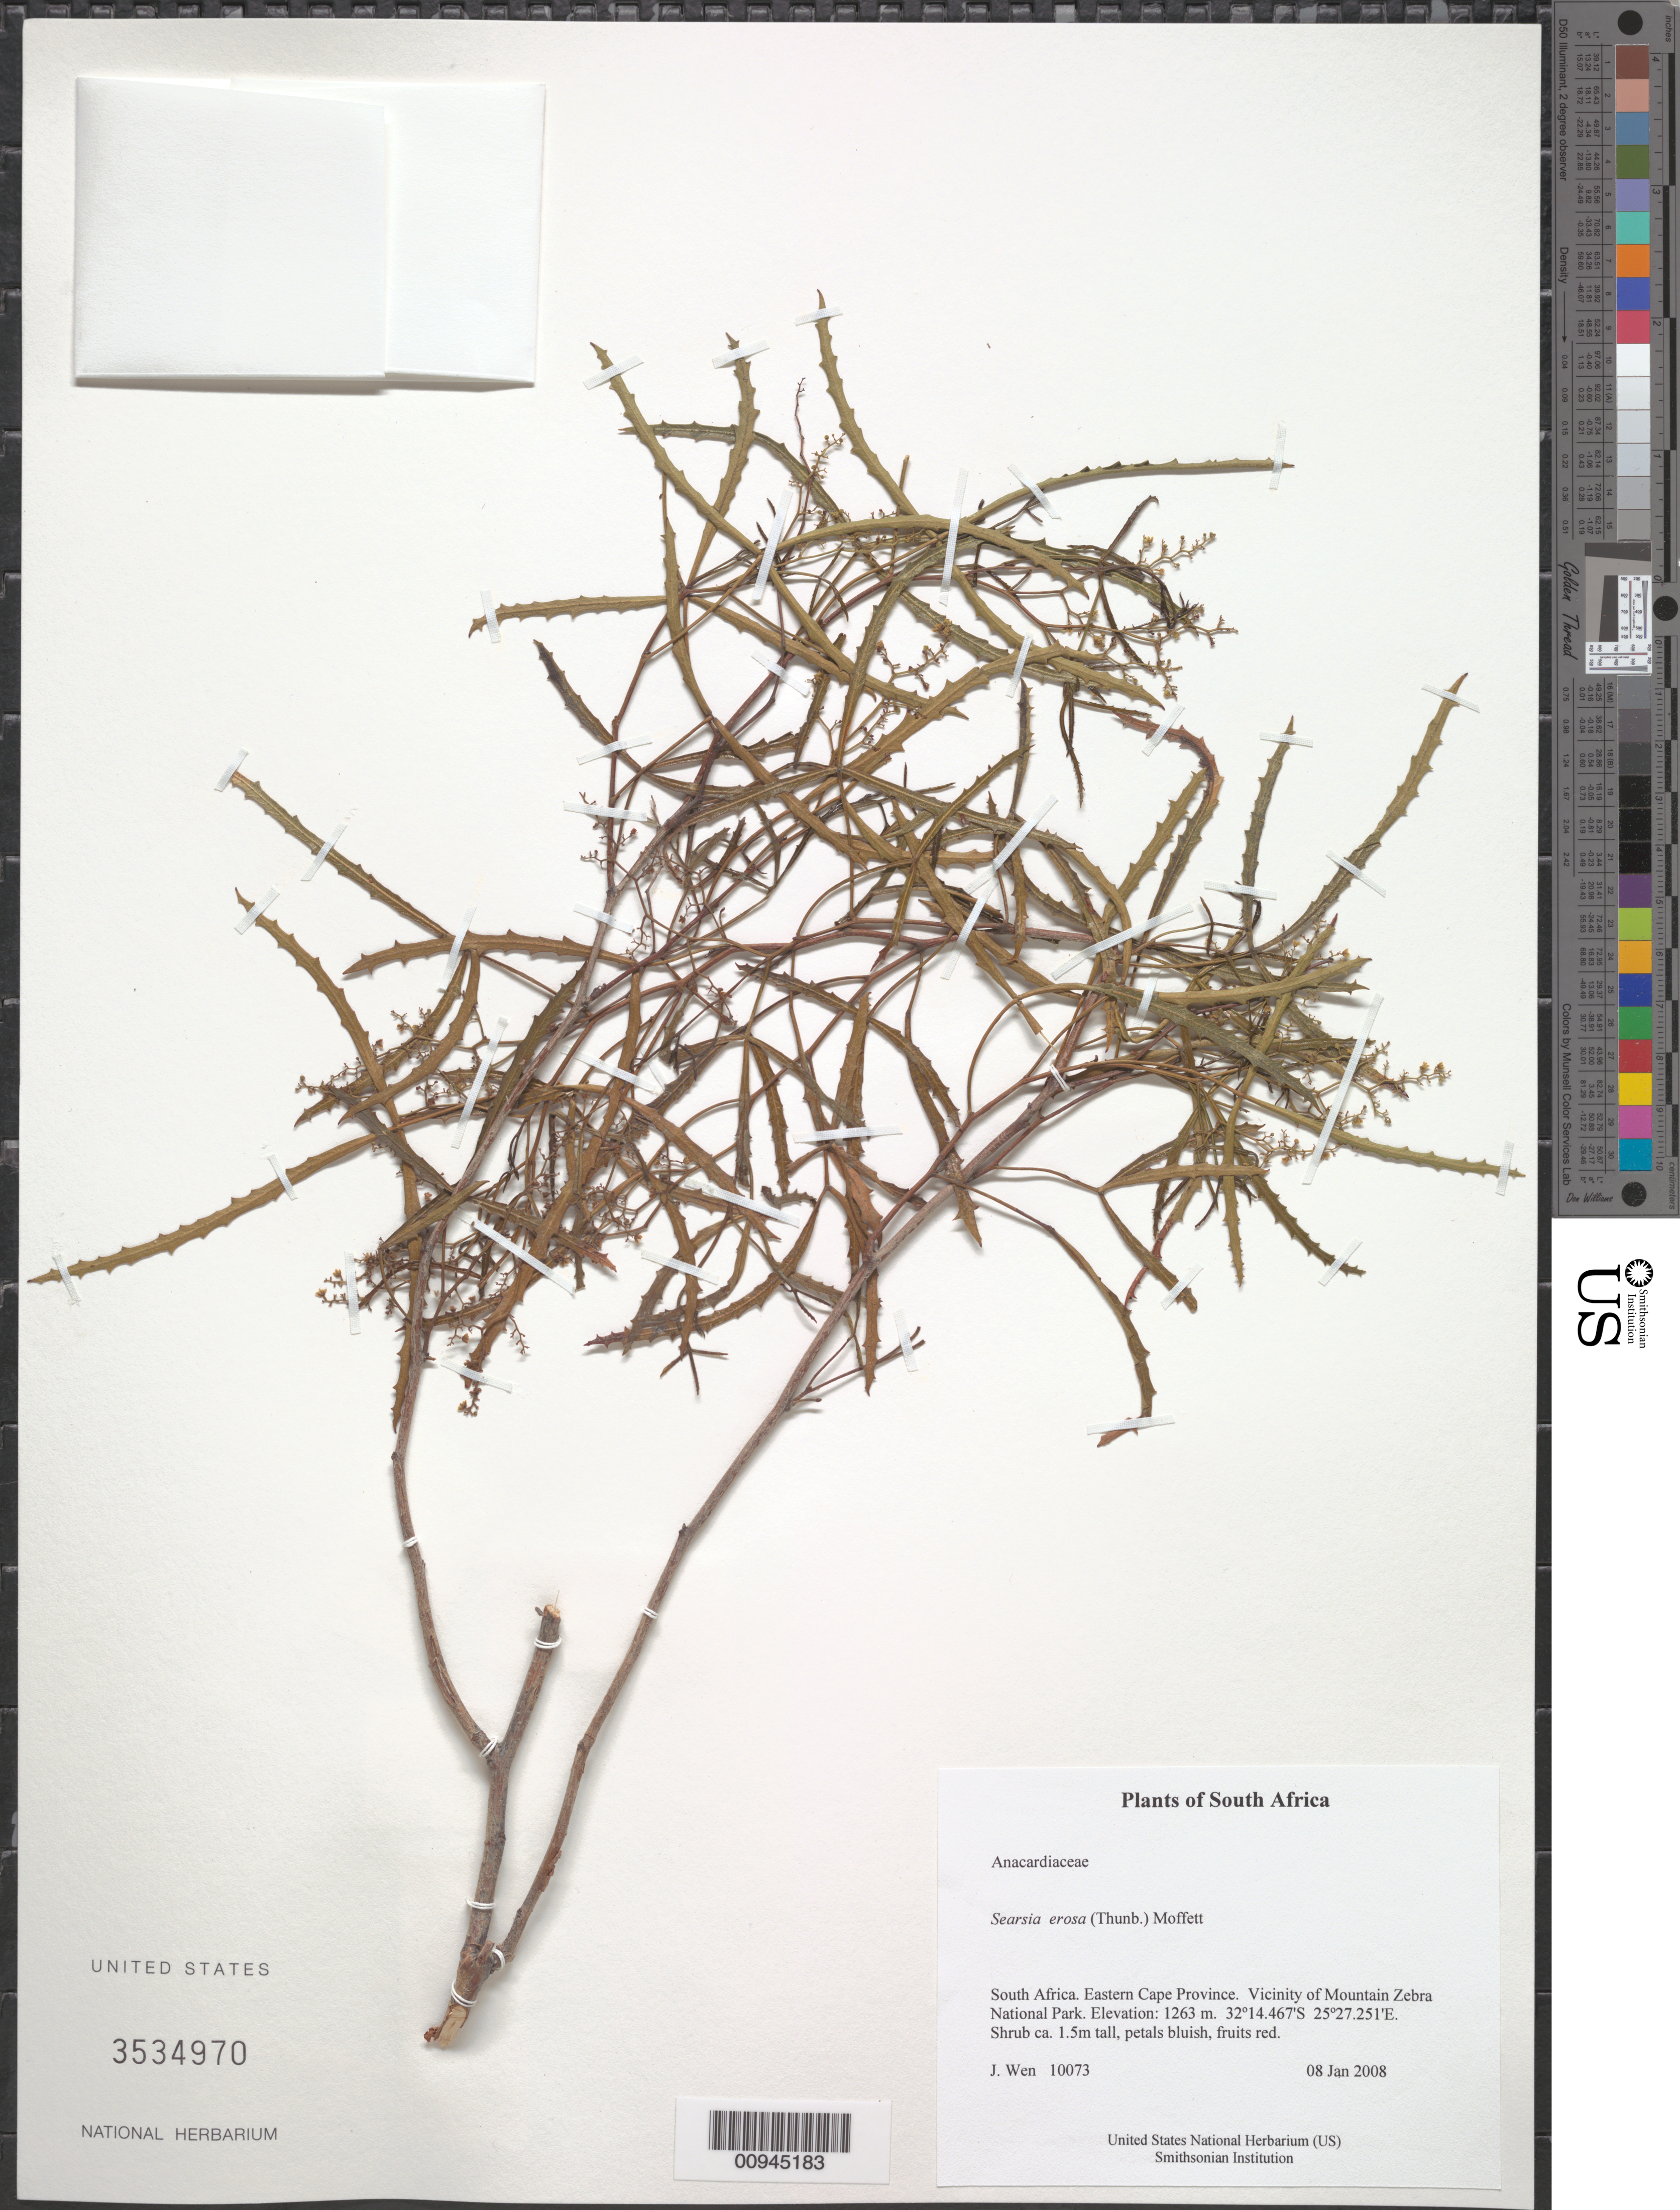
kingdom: Plantae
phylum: Tracheophyta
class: Magnoliopsida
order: Sapindales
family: Anacardiaceae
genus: Searsia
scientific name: Searsia erosa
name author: (Thunb.) Moffett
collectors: J. Wen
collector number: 10073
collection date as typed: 08 Jan 2008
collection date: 2008-01-08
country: South Africa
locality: Eastern Cape Province. Vicinity of Mountain Zebra National Park.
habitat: Shrub ca. 1.5m tall, petals bluish, fruits red.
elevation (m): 1263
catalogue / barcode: US 3534970